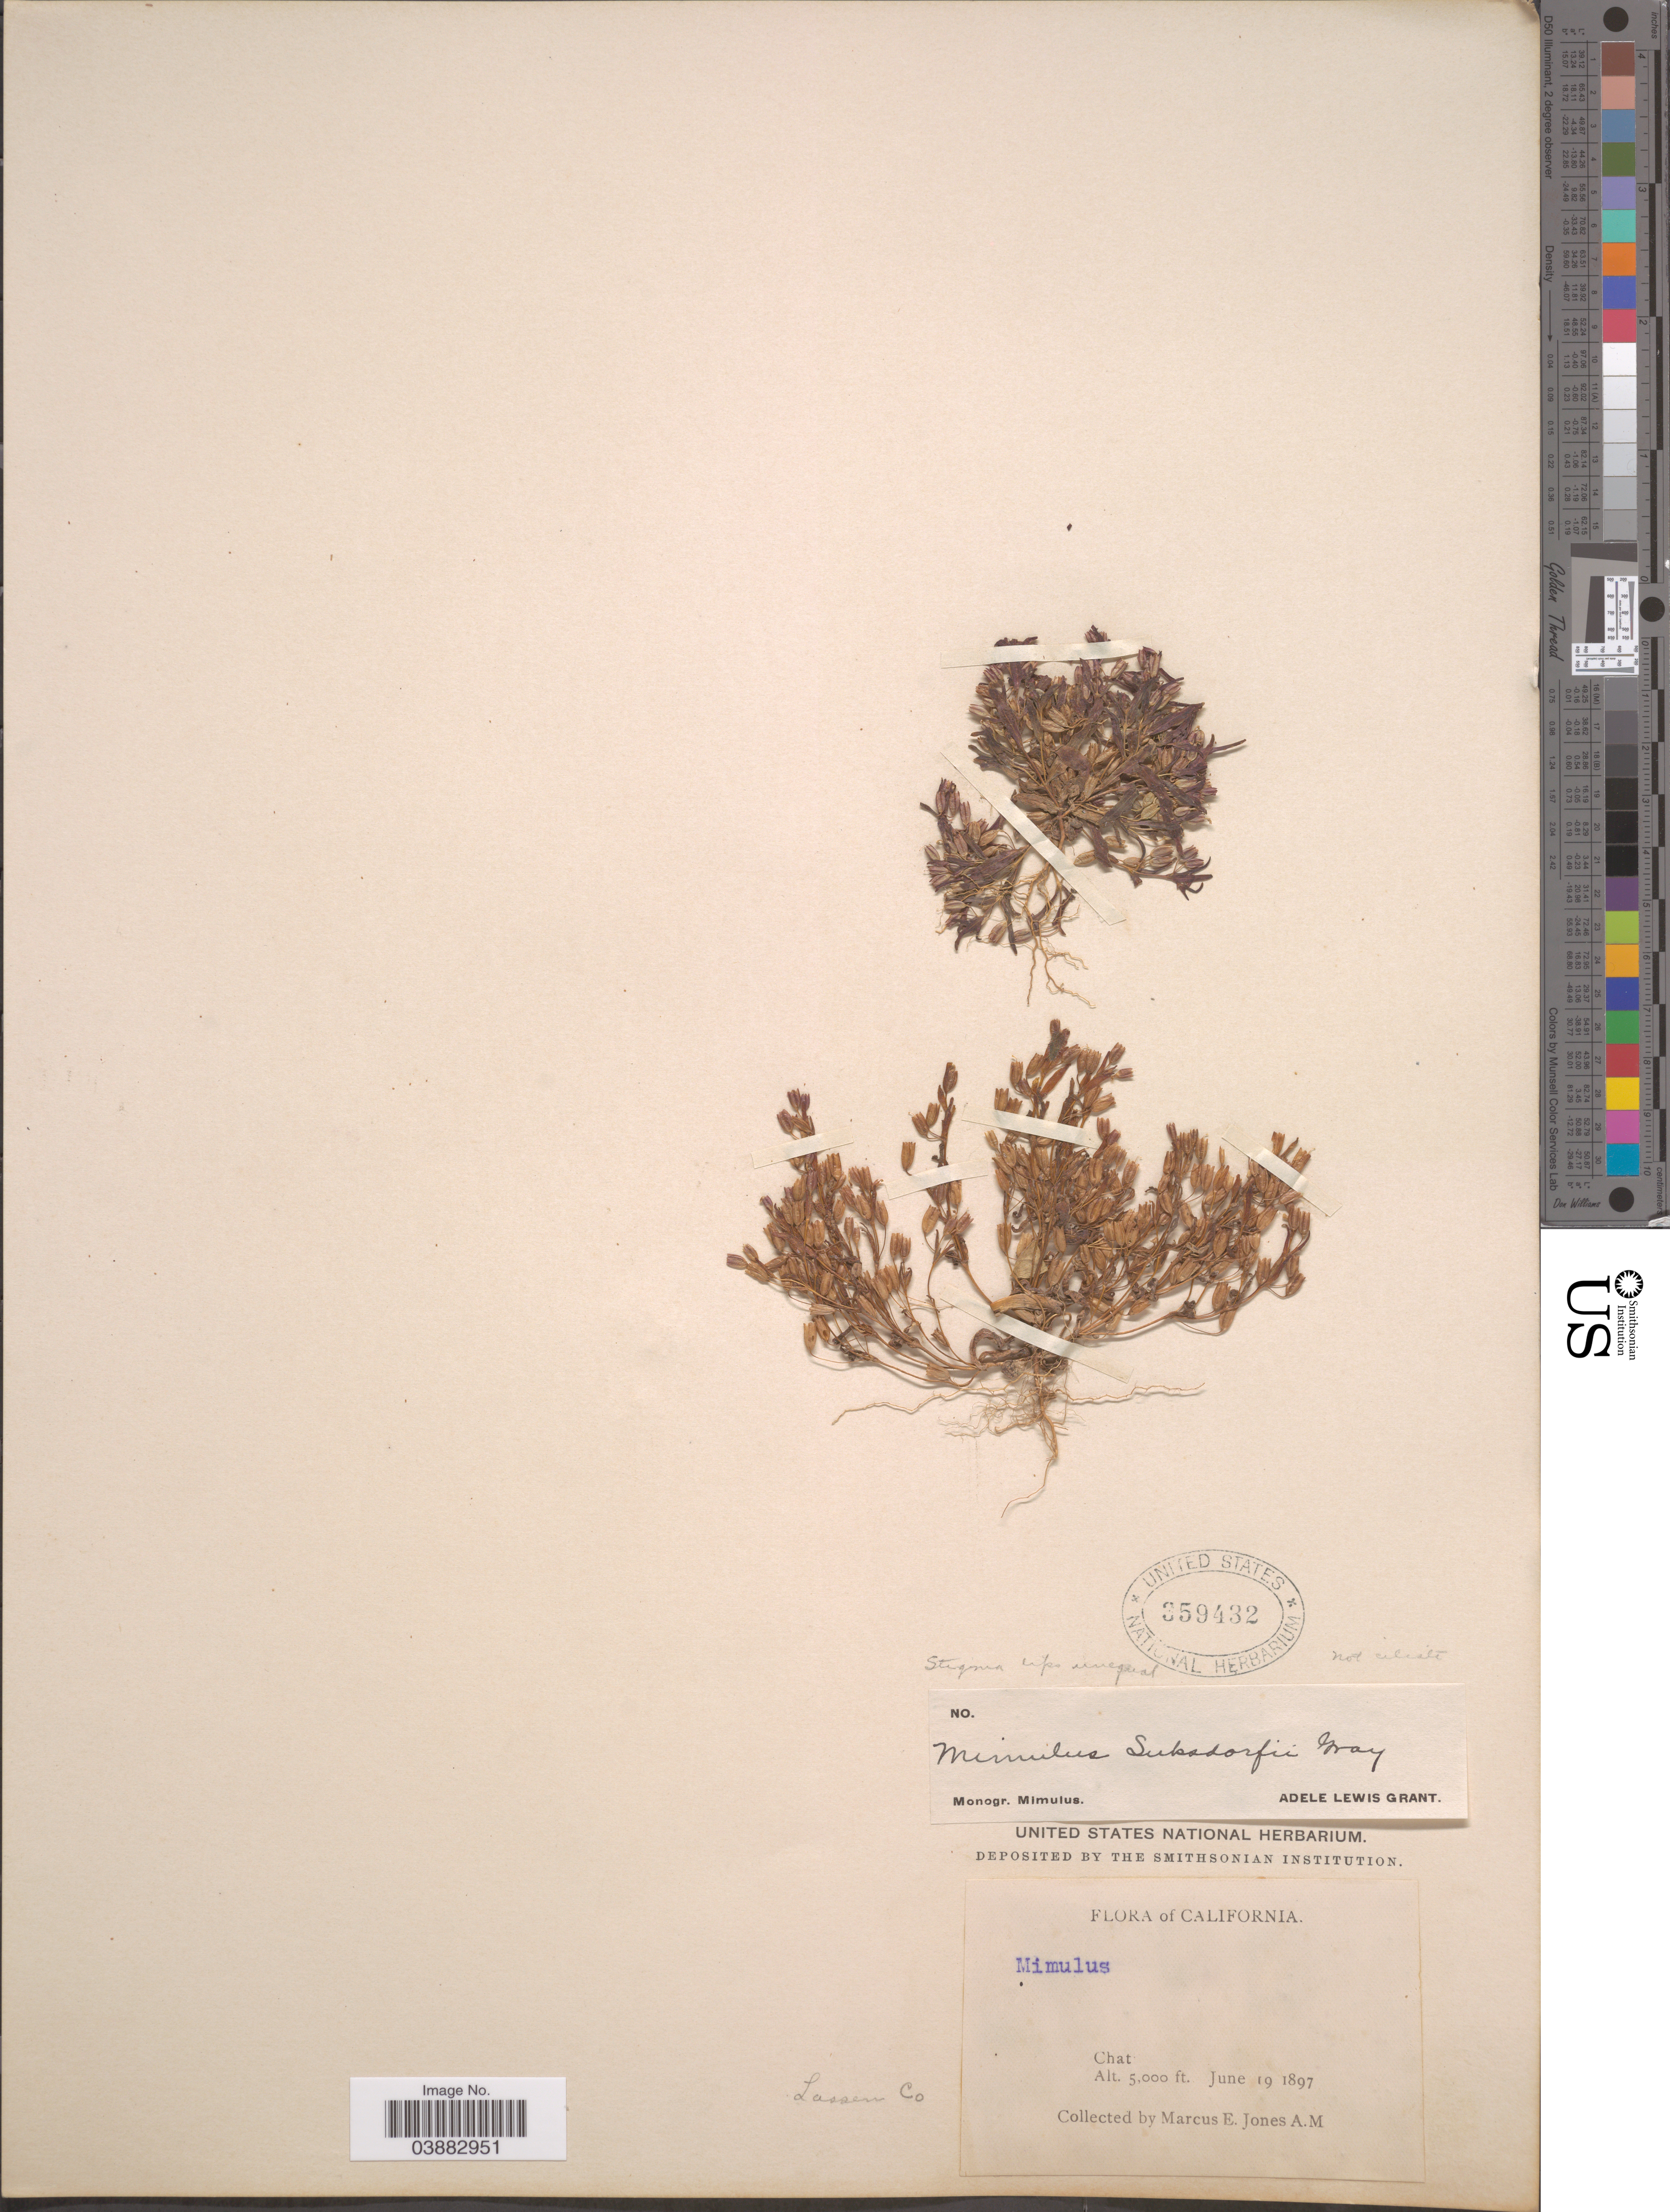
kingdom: Plantae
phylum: Tracheophyta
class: Magnoliopsida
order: Lamiales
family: Phrymaceae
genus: Mimulus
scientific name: Mimulus suksdorfii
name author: A. Gray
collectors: M. E. Jones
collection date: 1897-06-19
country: United States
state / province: California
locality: Chat.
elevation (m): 1524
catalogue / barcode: US 359432